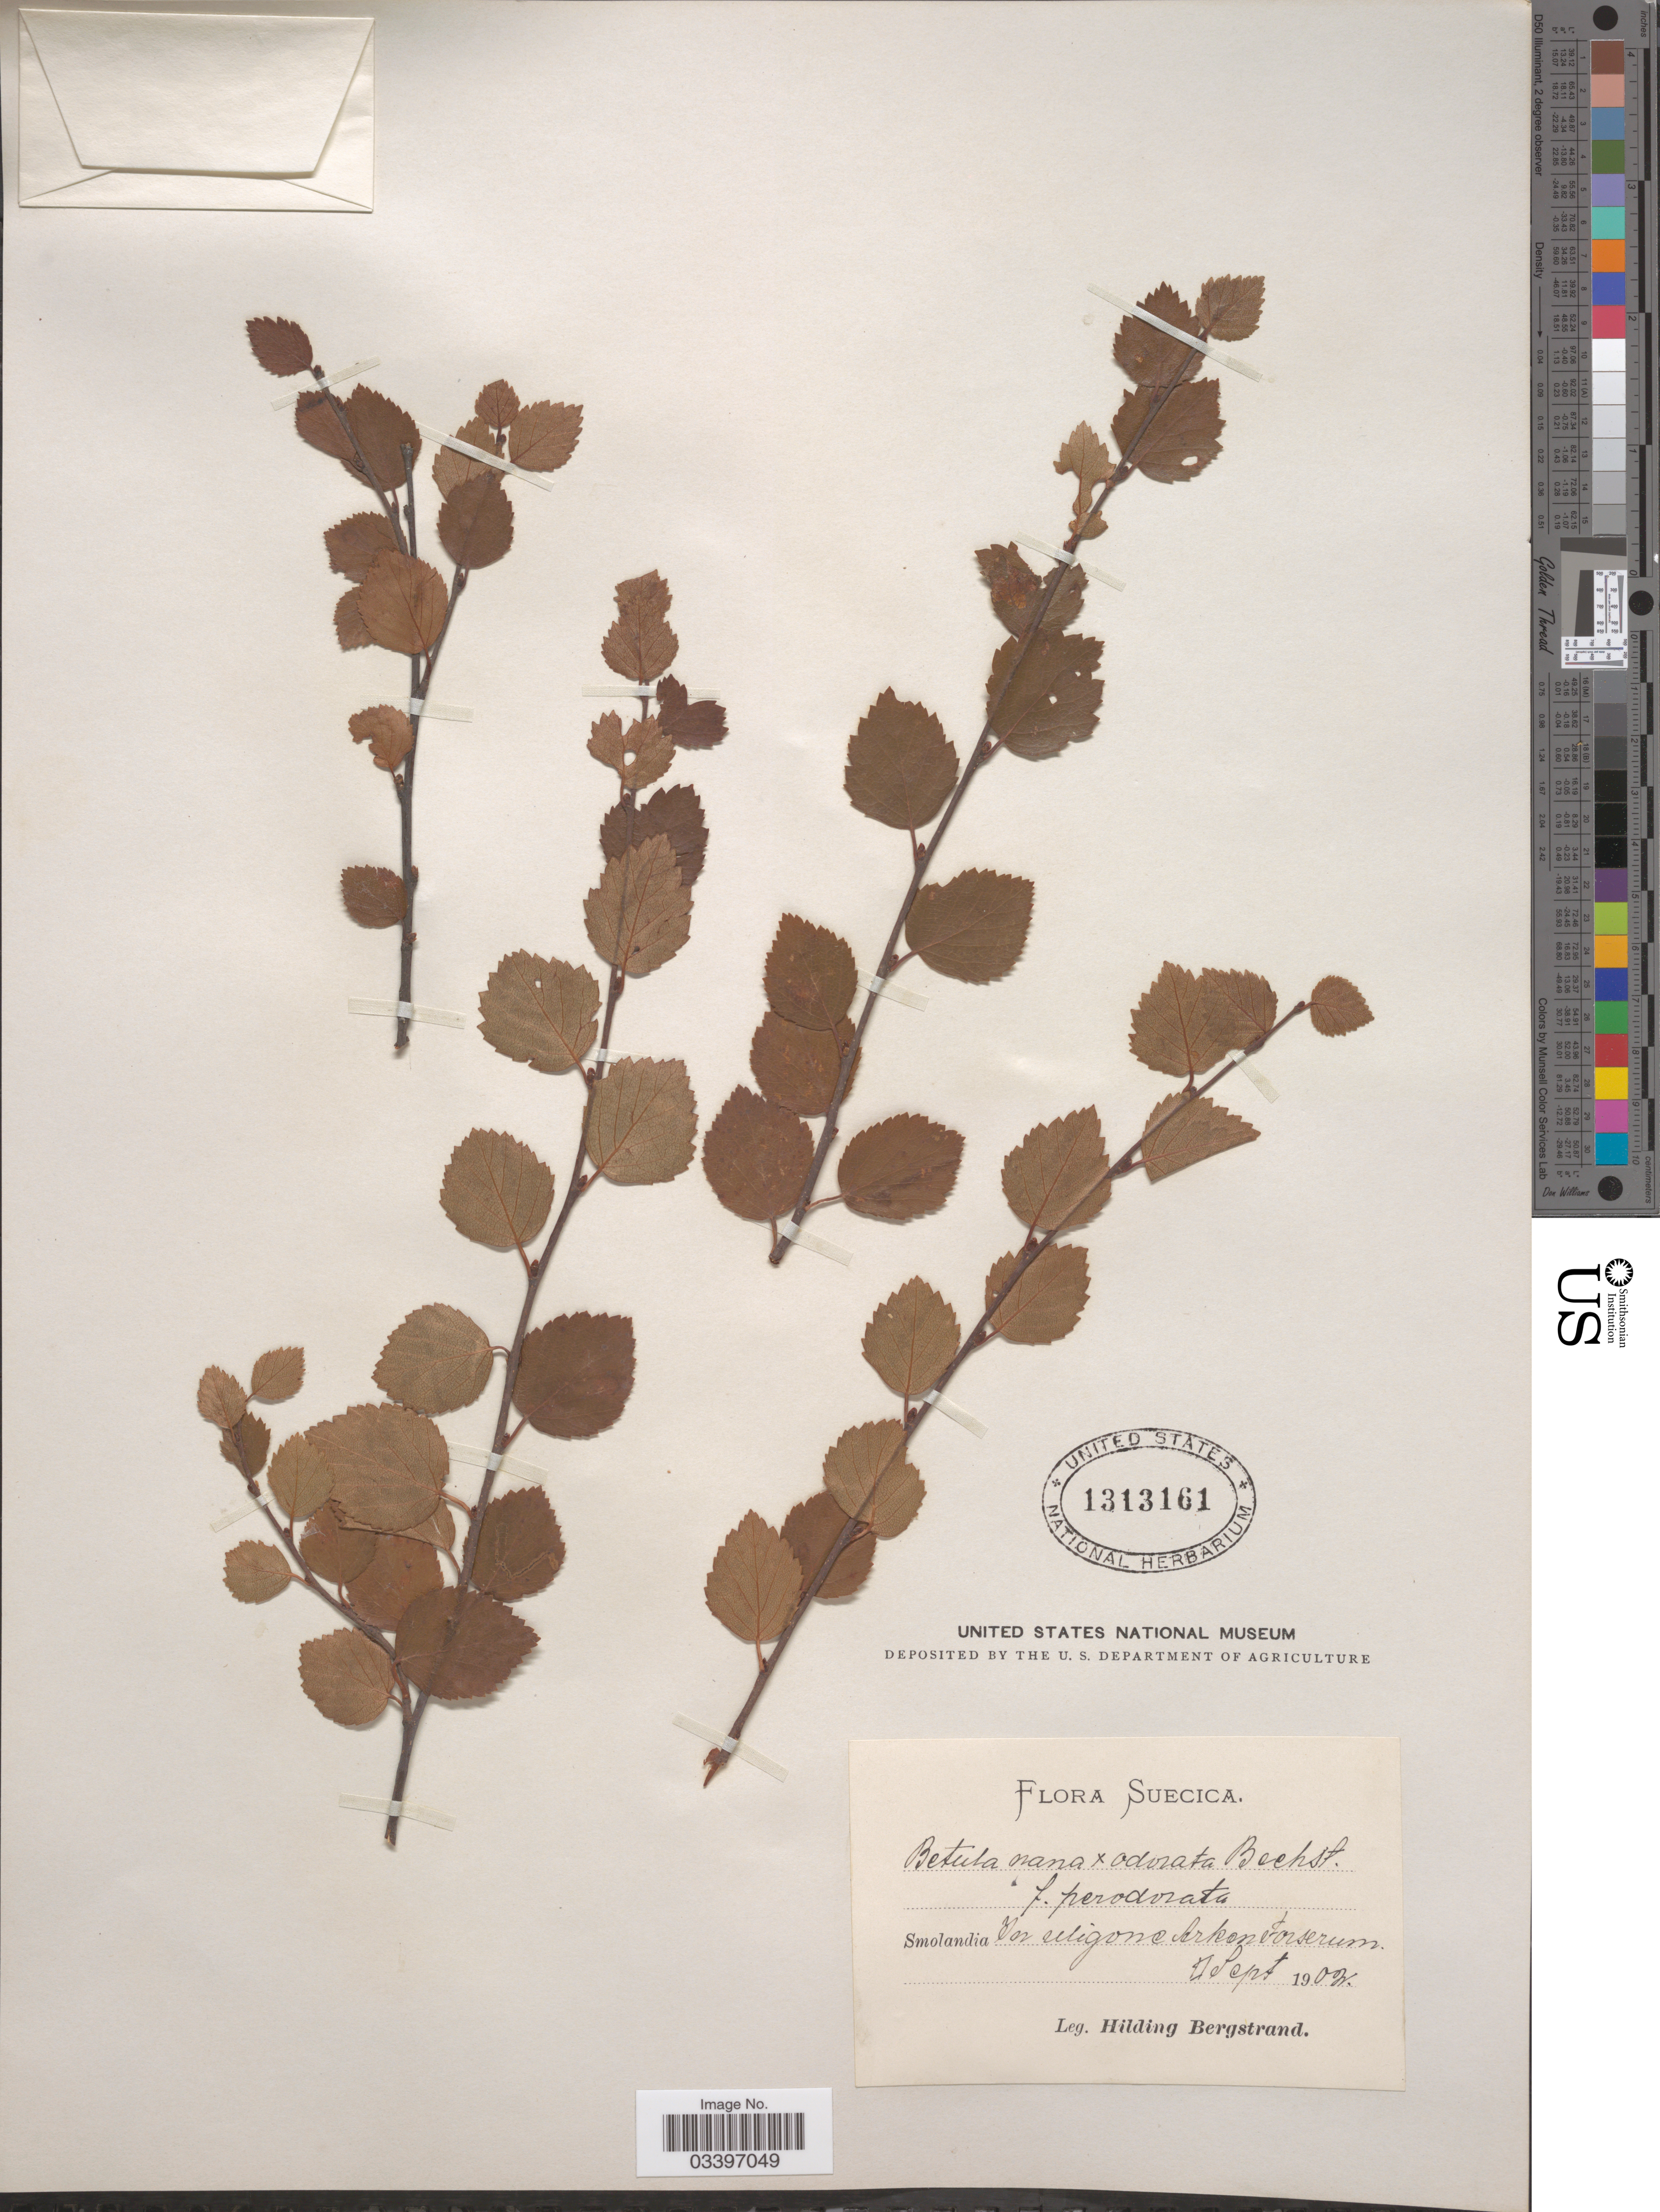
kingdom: Plantae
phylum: Tracheophyta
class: Magnoliopsida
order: Fagales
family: Betulaceae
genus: Betula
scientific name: Betula nana x B. pubescens var. litwinowii (Doluch.) Ashburner & McAll.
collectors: H. Bergstrand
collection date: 1902-09-04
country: Sweden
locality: Suecica. Smolandia. In uligone Arkon Forserum [interpreted].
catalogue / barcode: US 1313161